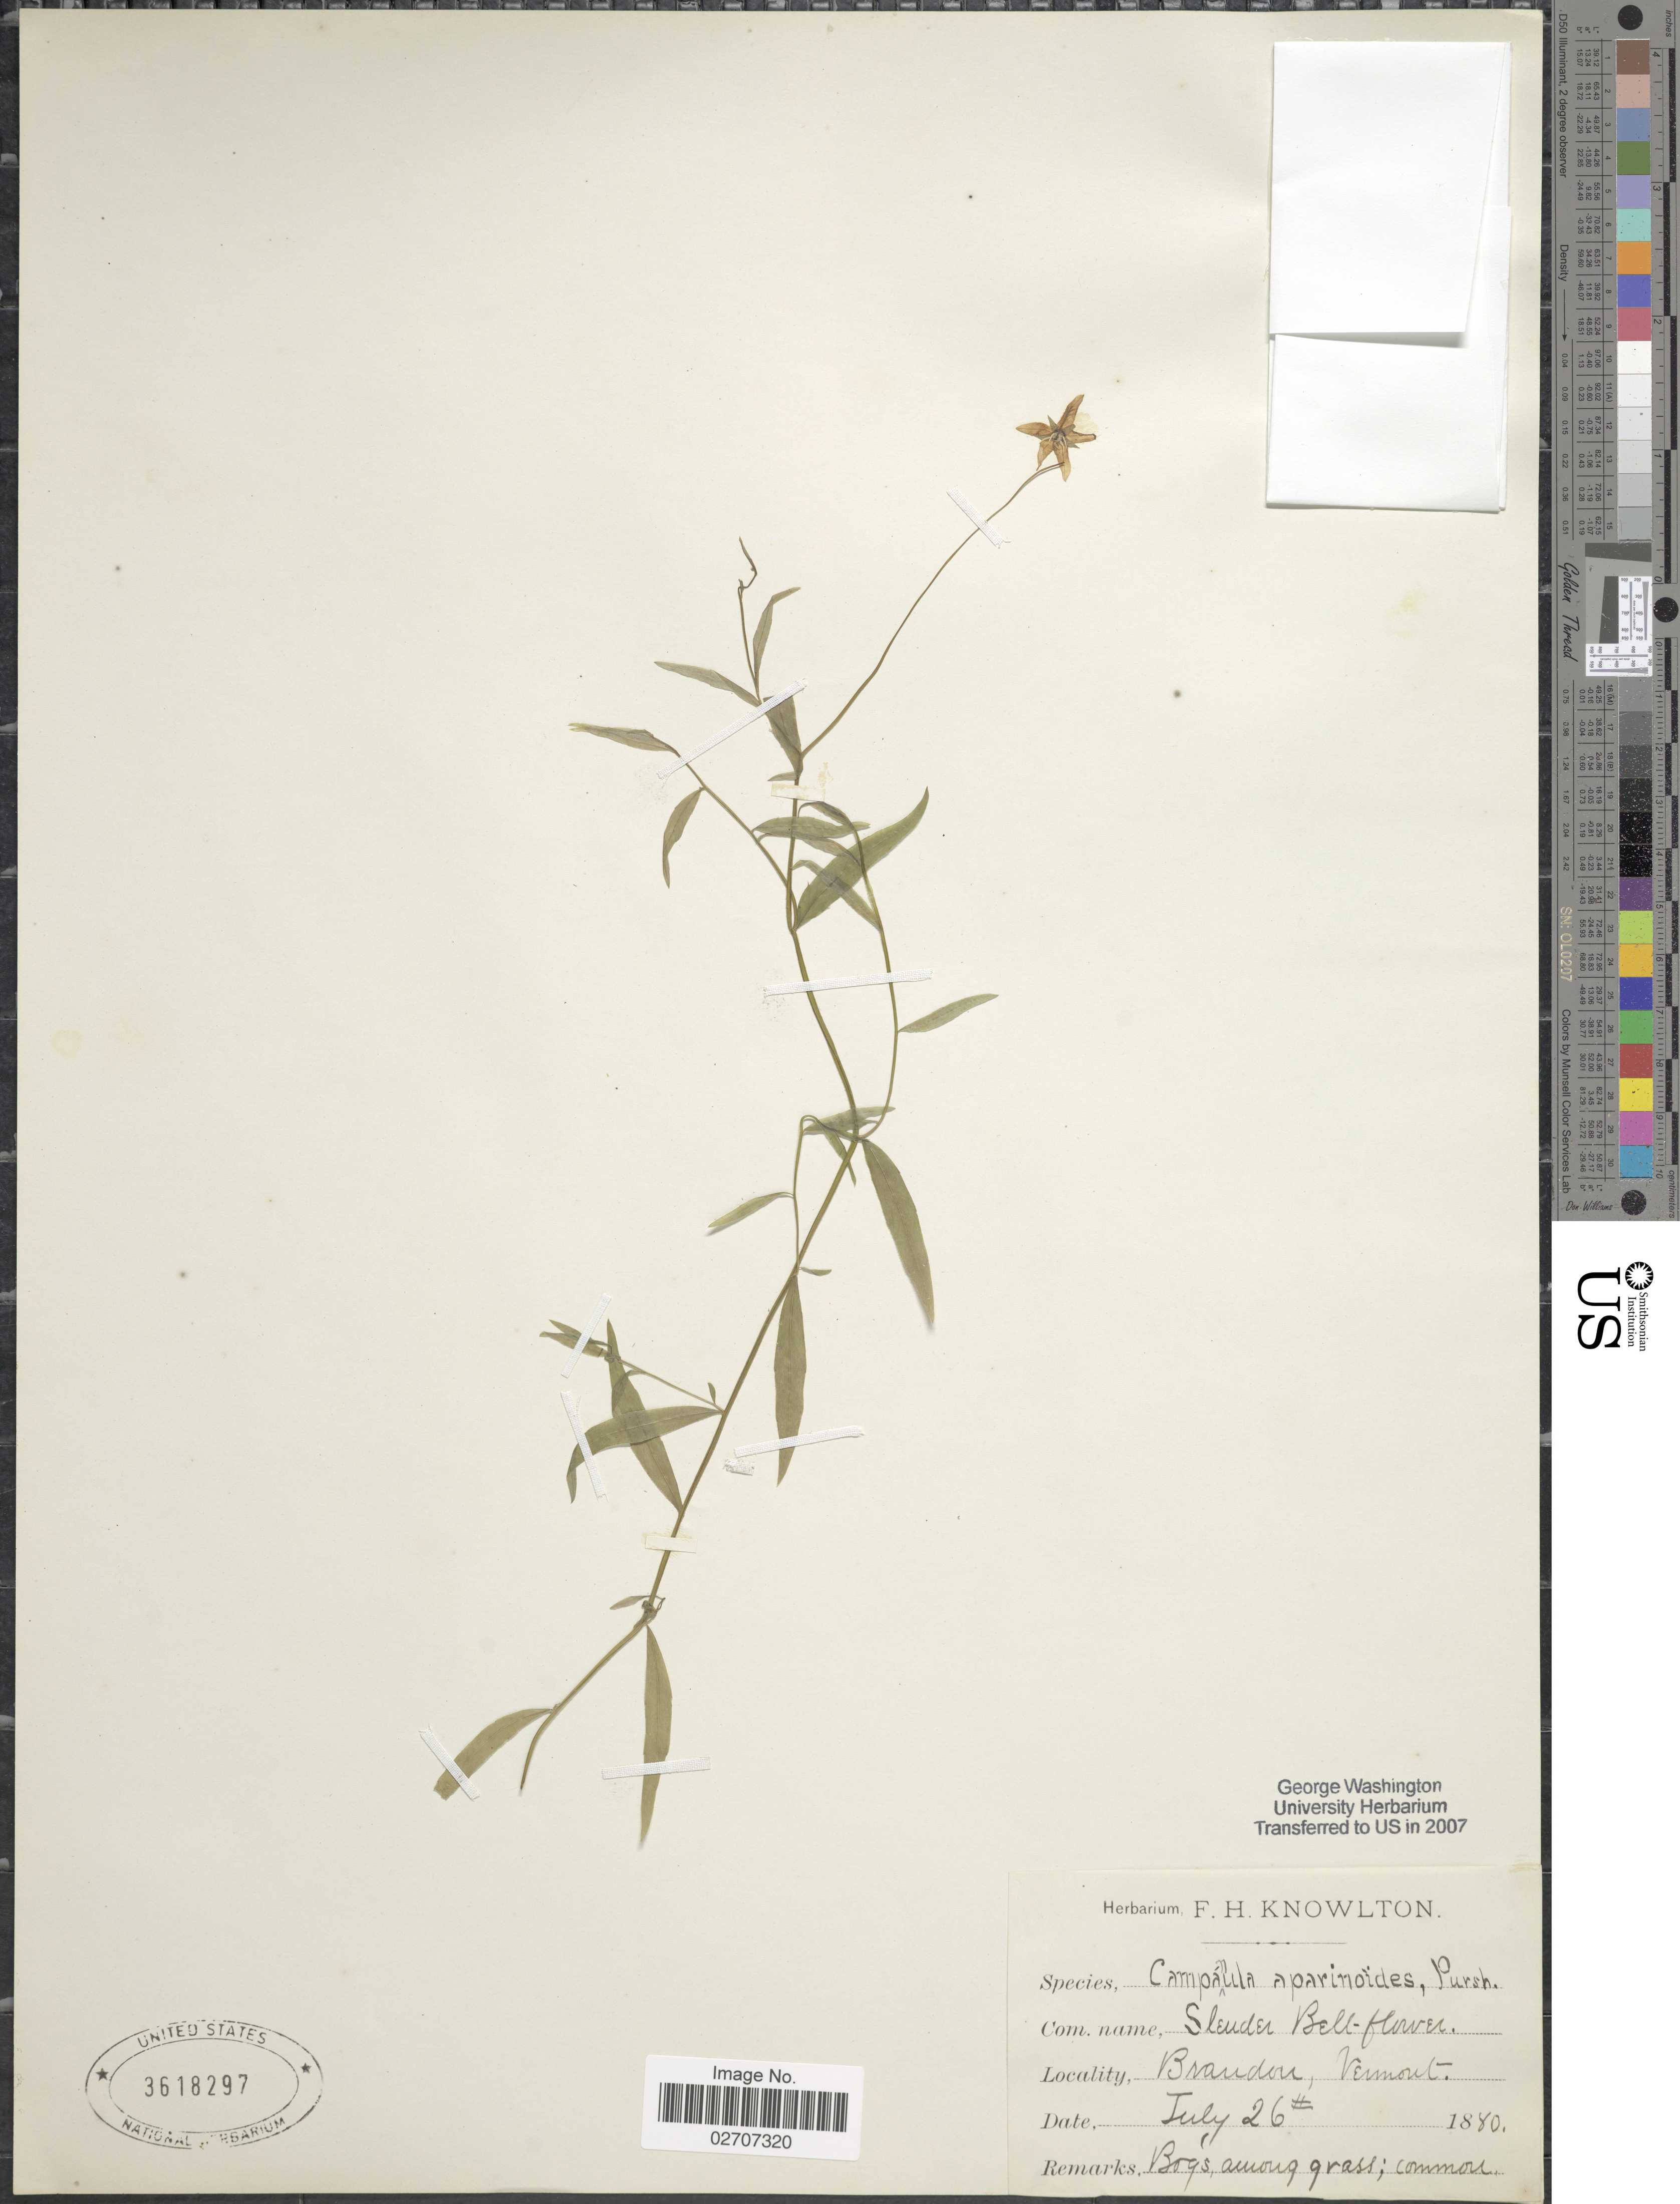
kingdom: Plantae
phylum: Tracheophyta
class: Magnoliopsida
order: Asterales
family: Campanulaceae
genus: Campanula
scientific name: Campanula aparinoides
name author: Pursh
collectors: ex herb. F.H. Knowlton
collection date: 1880-07-26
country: United States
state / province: Vermont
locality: Brandon, bogs among grass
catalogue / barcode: US 3618297